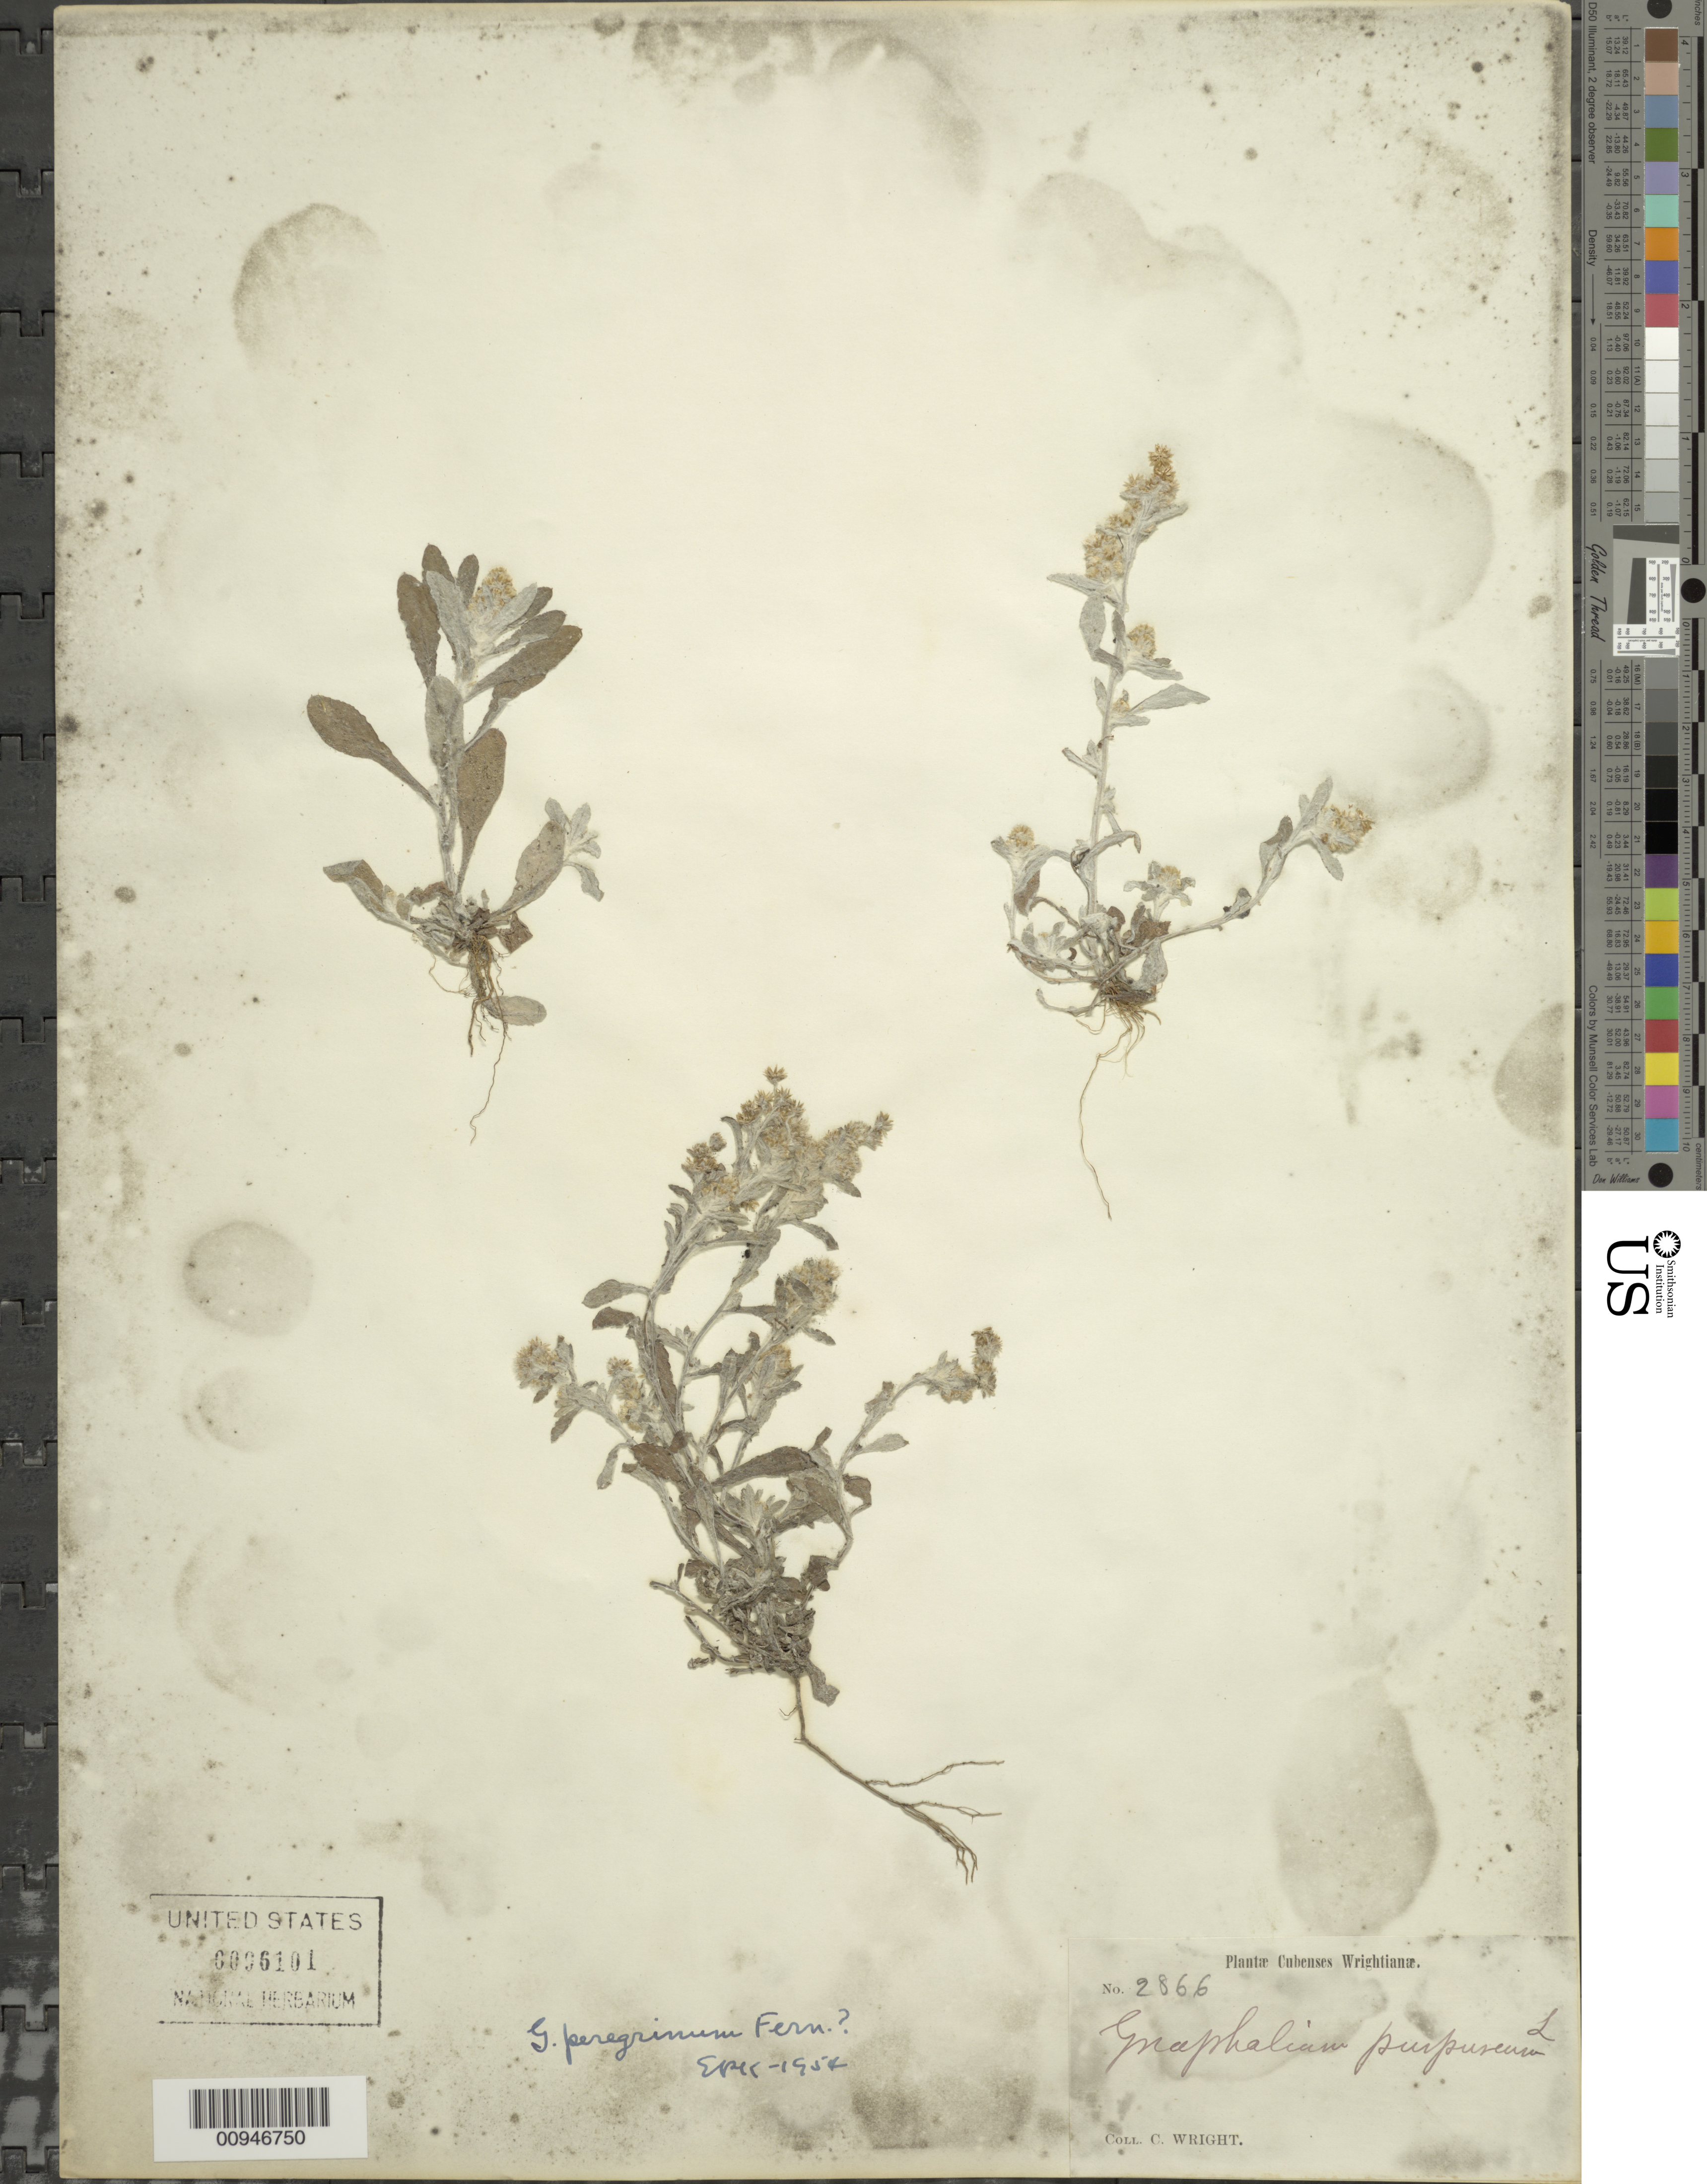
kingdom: Plantae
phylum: Tracheophyta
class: Magnoliopsida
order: Asterales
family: Asteraceae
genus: Helichrysum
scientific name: Helichrysum indicum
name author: (L.) Grierson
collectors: C. Wright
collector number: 2866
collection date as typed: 1860 to -- --- 1864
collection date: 1860/1864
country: Cuba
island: Cuba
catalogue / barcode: US 96101